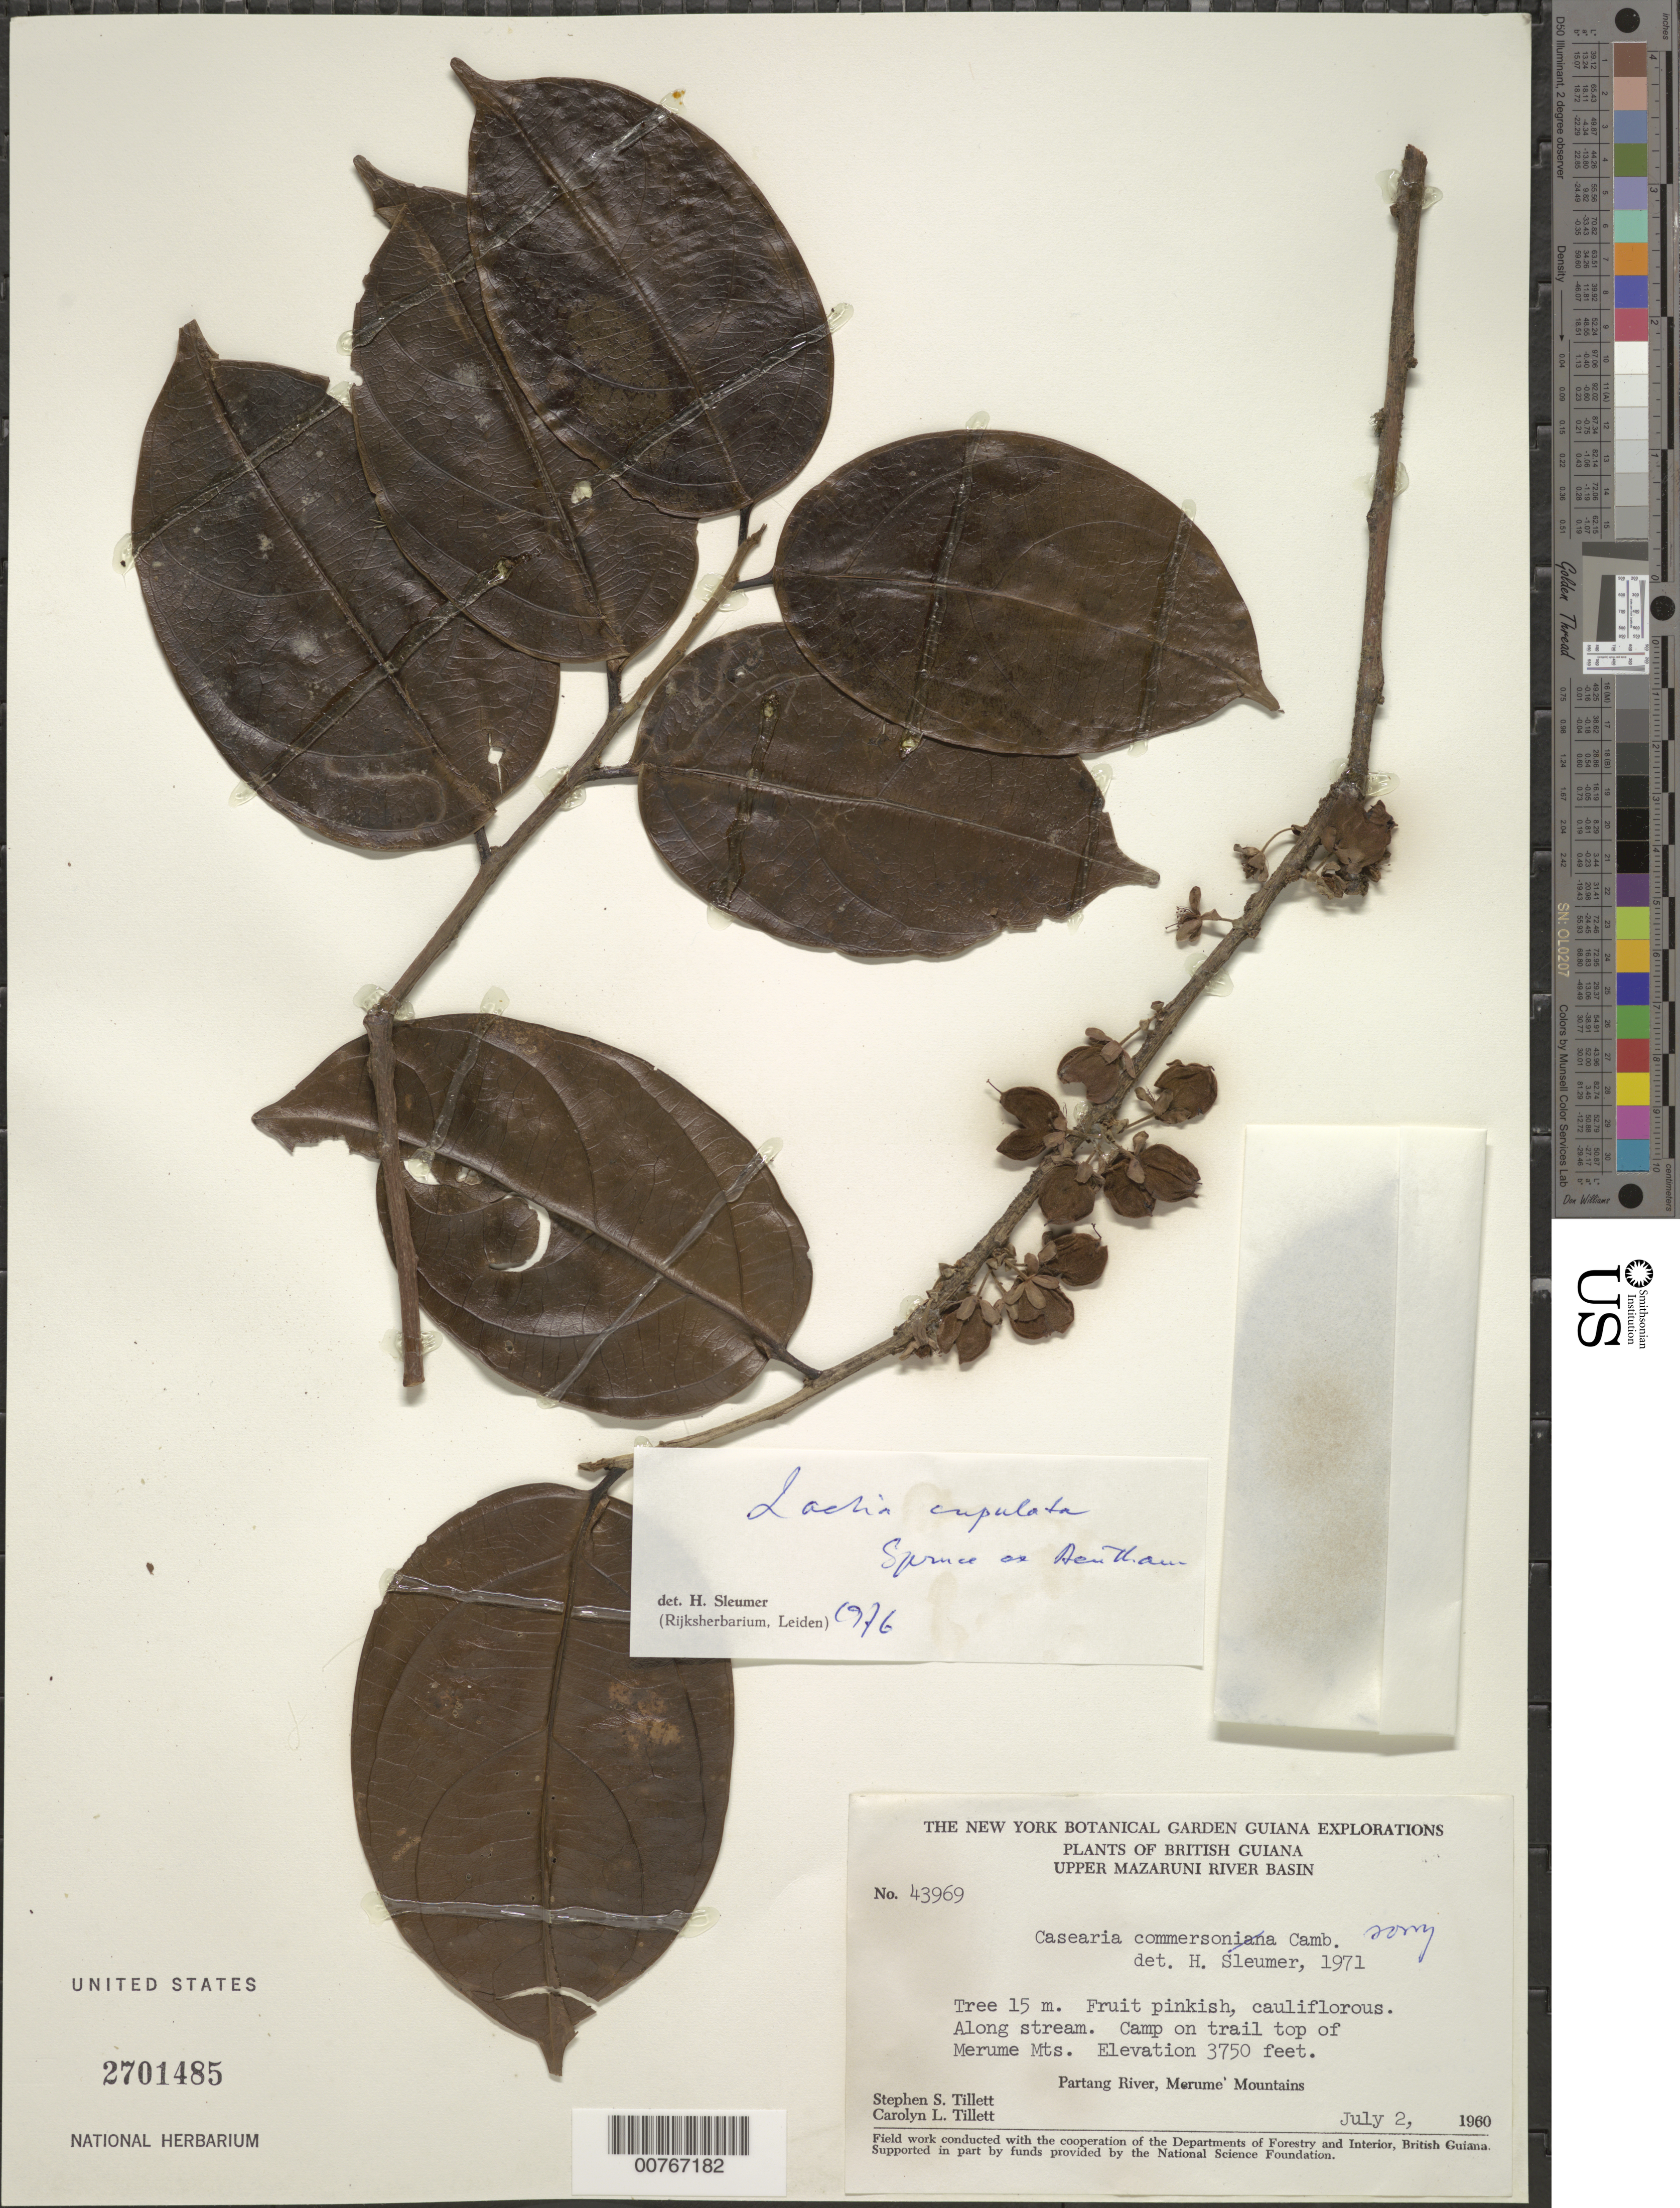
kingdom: Plantae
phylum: Tracheophyta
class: Magnoliopsida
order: Malpighiales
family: Salicaceae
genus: Irenodendron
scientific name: Irenodendron cupulatum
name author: (Spruce ex Benth.) M.H. Alford & Dement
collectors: S. S. Tillett, C. L. Tillett & R. Boyan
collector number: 43969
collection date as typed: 2-Jul-60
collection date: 1960-07-02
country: Guyana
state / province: Cuyuni-Mazaruni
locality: Merume Mts., Partang R., upper Mazaruni River Basin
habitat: Along stream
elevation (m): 1143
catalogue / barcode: US 2701485